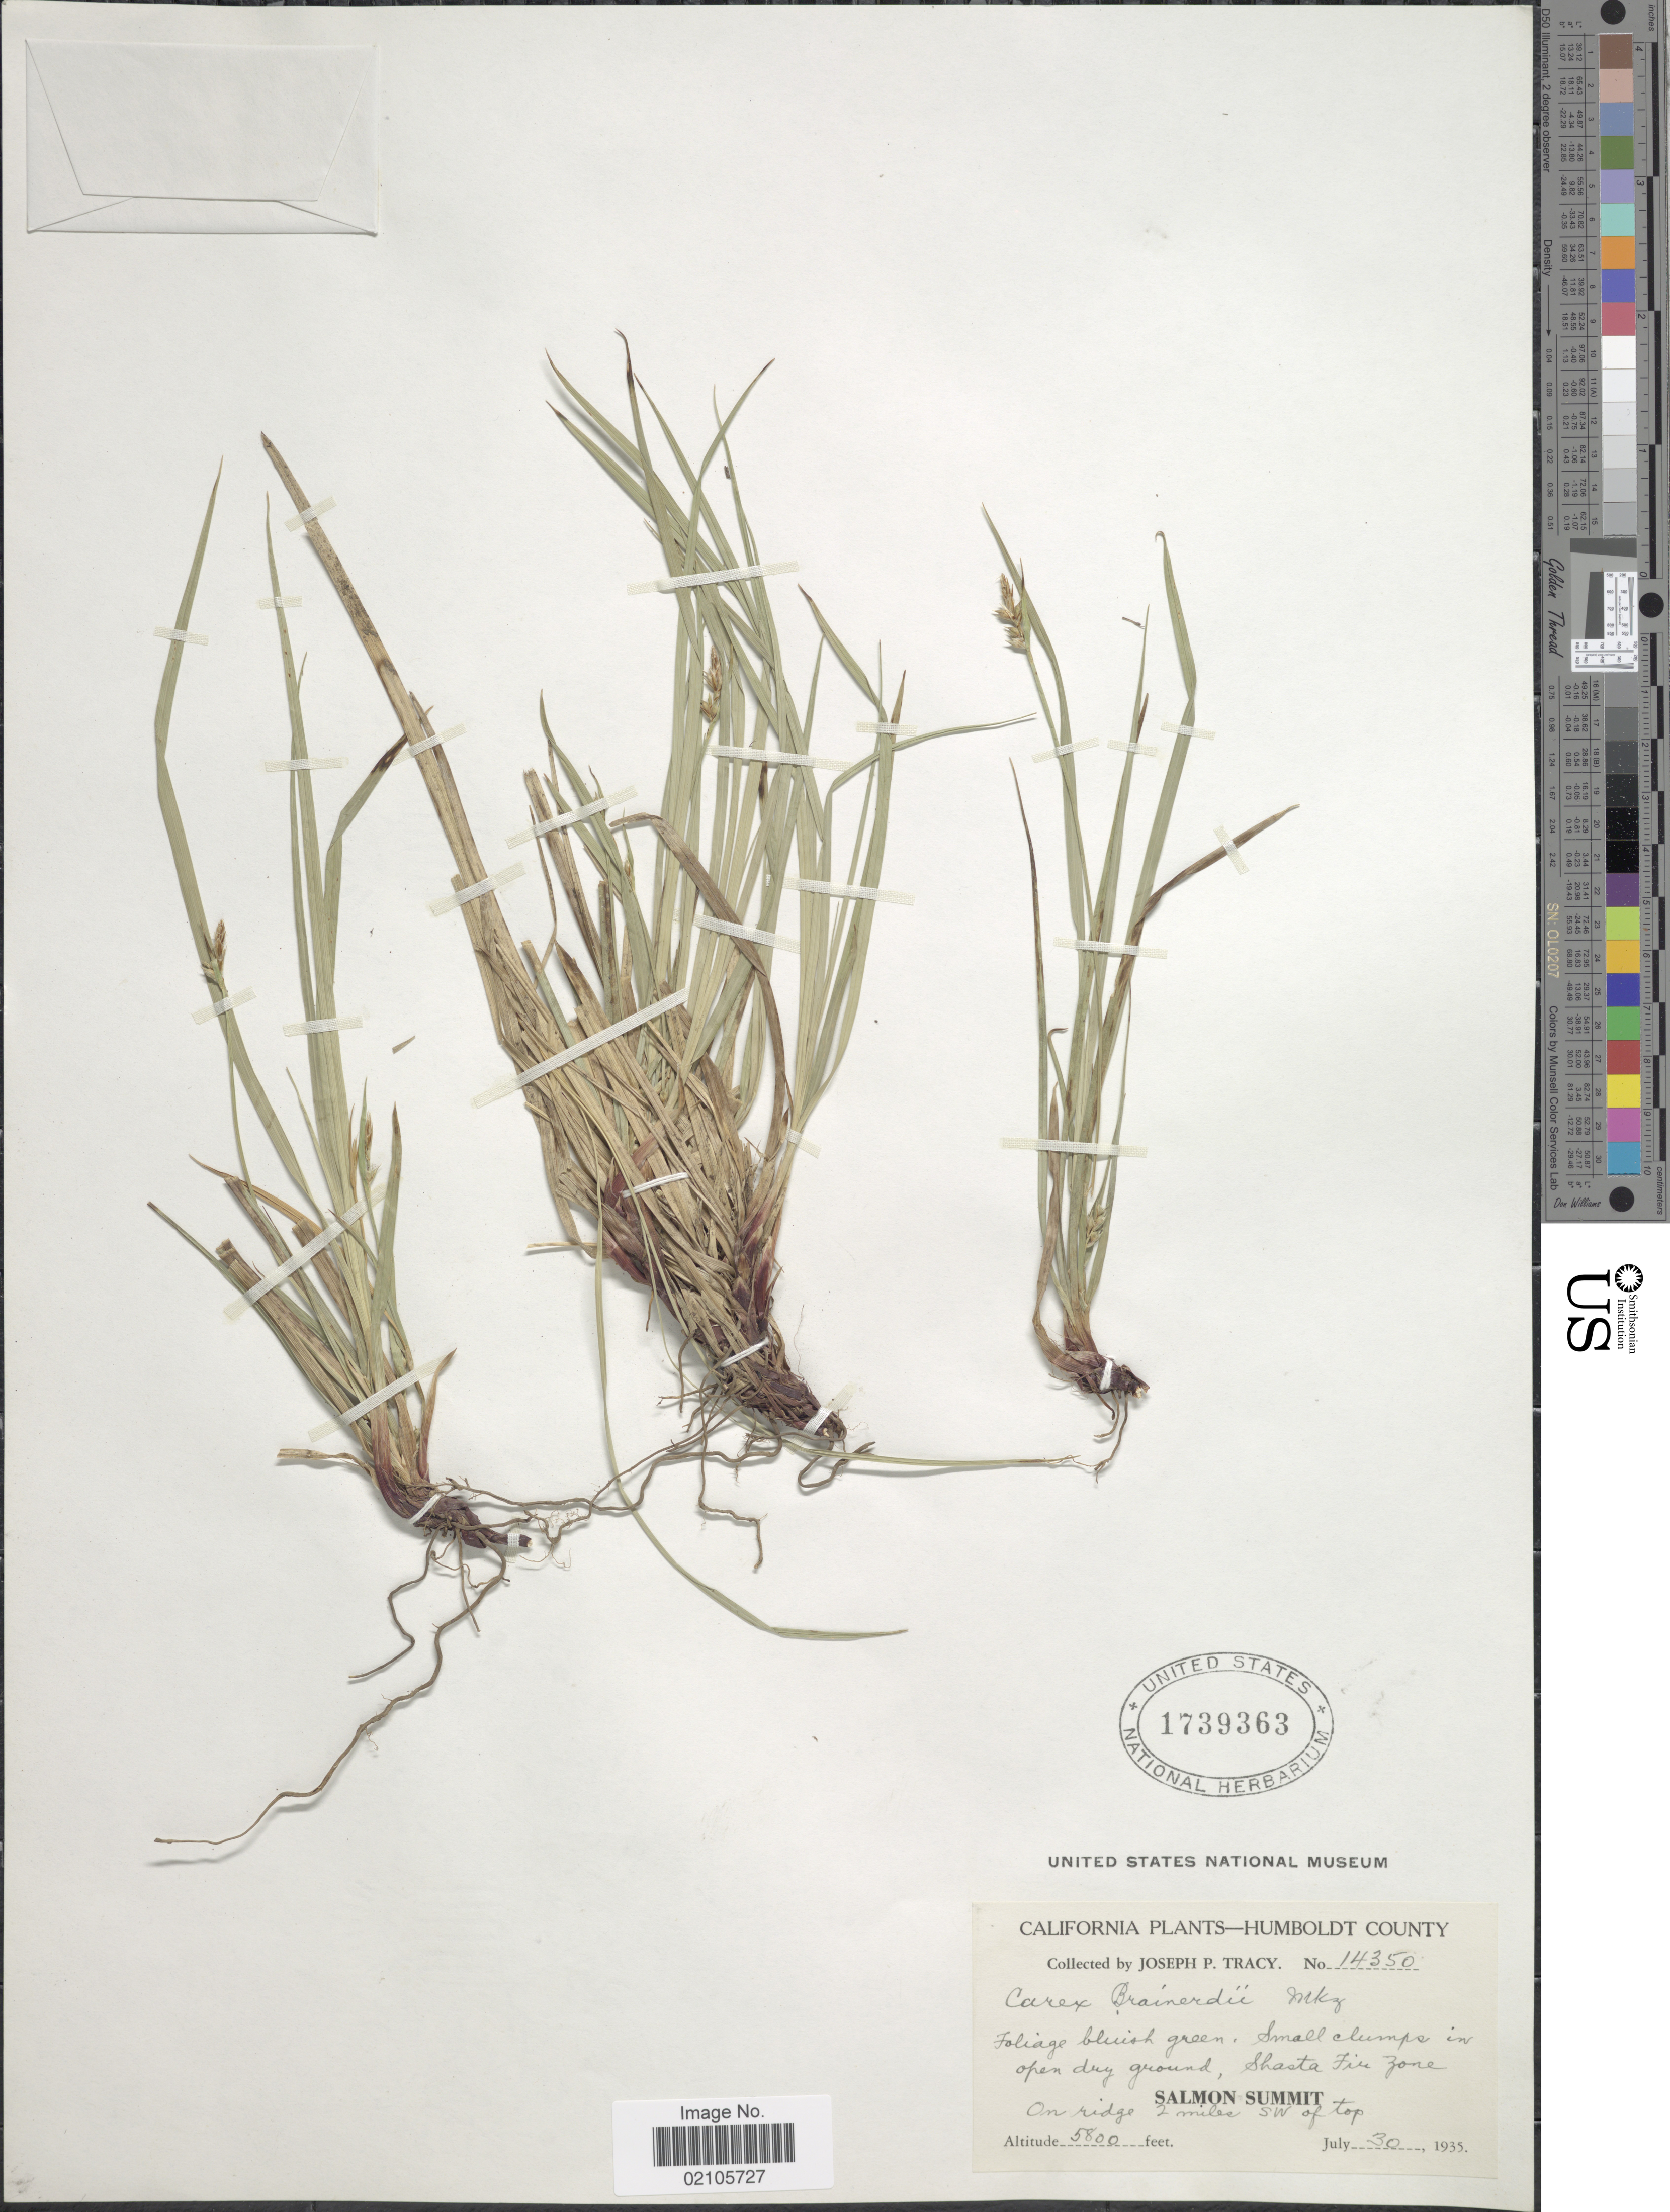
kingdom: Plantae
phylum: Tracheophyta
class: Liliopsida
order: Poales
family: Cyperaceae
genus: Carex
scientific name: Carex brainerdii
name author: Mack.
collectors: J. Tracy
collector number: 14350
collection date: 1935-07-30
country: United States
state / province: California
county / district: Humboldt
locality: Humboldt County, Shasta Fire Zone, Salmon Summit, On ridge 2 miles SW of top.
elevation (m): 1768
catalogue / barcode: US 1739363